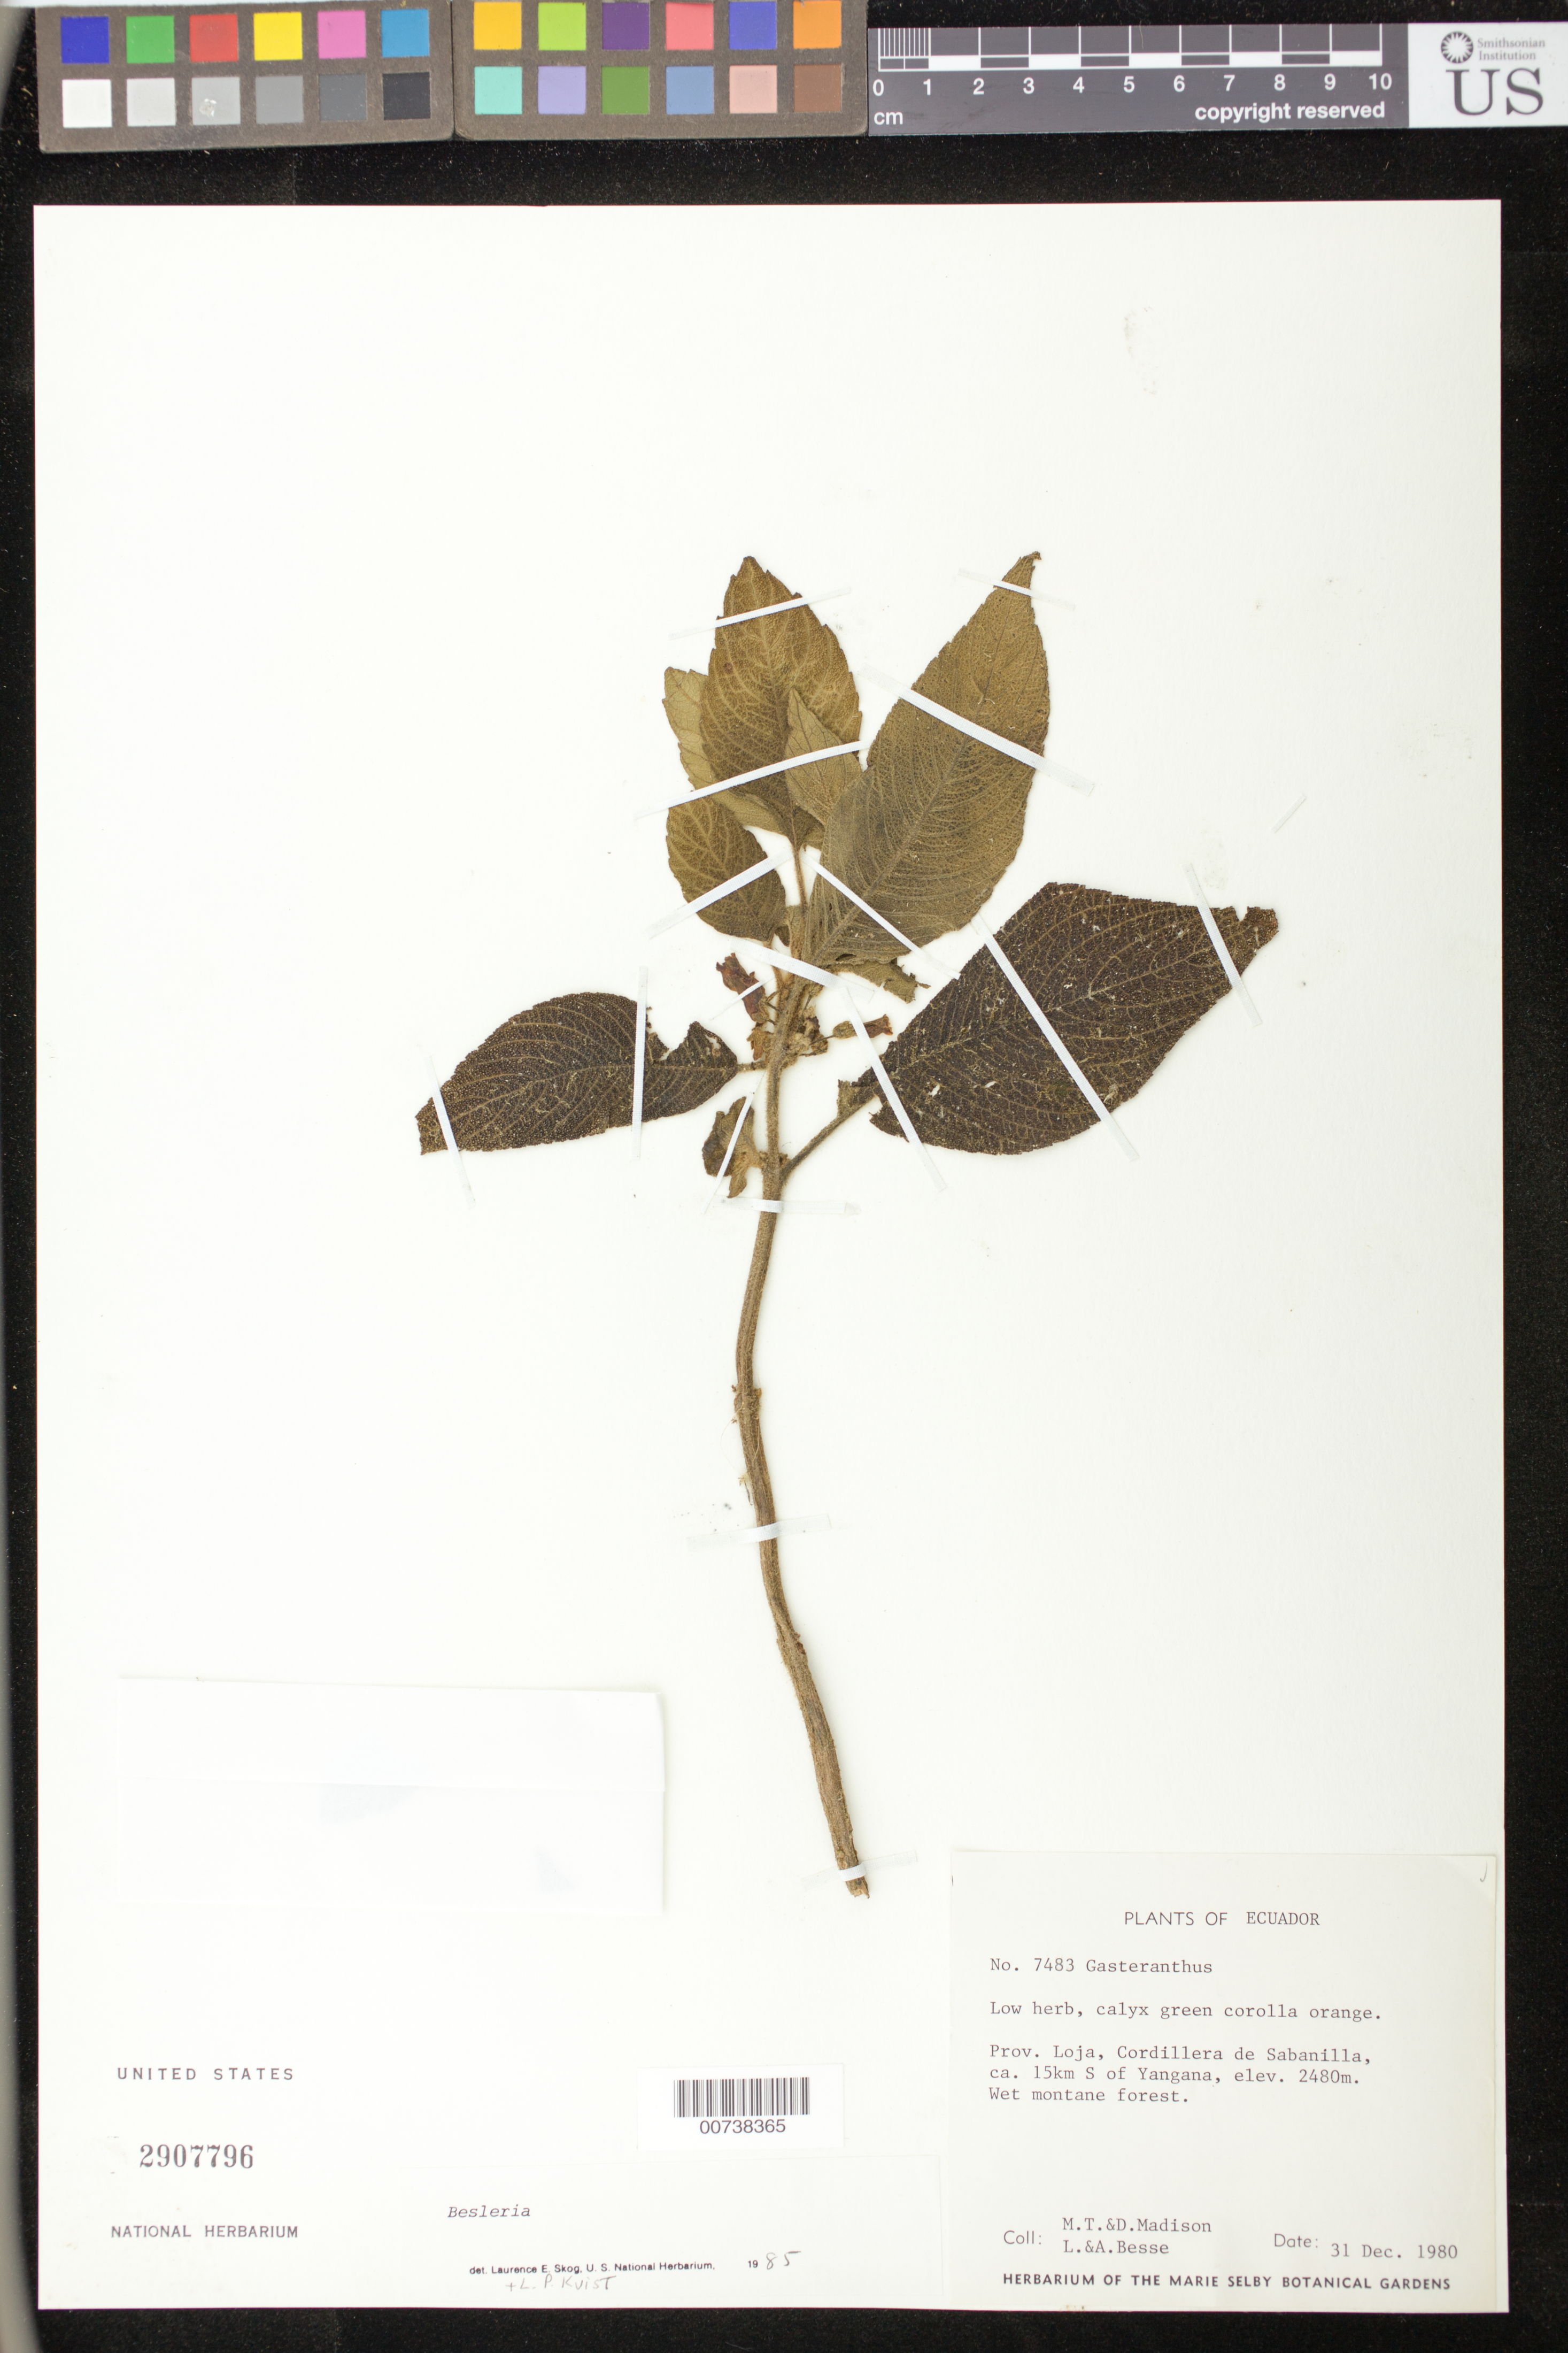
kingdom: Plantae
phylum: Tracheophyta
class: Magnoliopsida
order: Lamiales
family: Gesneriaceae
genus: Besleria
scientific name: Besleria sp.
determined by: Kvist, L. P.; Skog, Laurence E.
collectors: M. T. Madison, L. Besse & A. Besse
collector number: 7483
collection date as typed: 31 Dec 1981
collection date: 1981-12-31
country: Ecuador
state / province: Loja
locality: Cordillera de Sabanilla, ca. 15 km S of Yangana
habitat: wet montane forest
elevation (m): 2480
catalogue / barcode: US 2907796